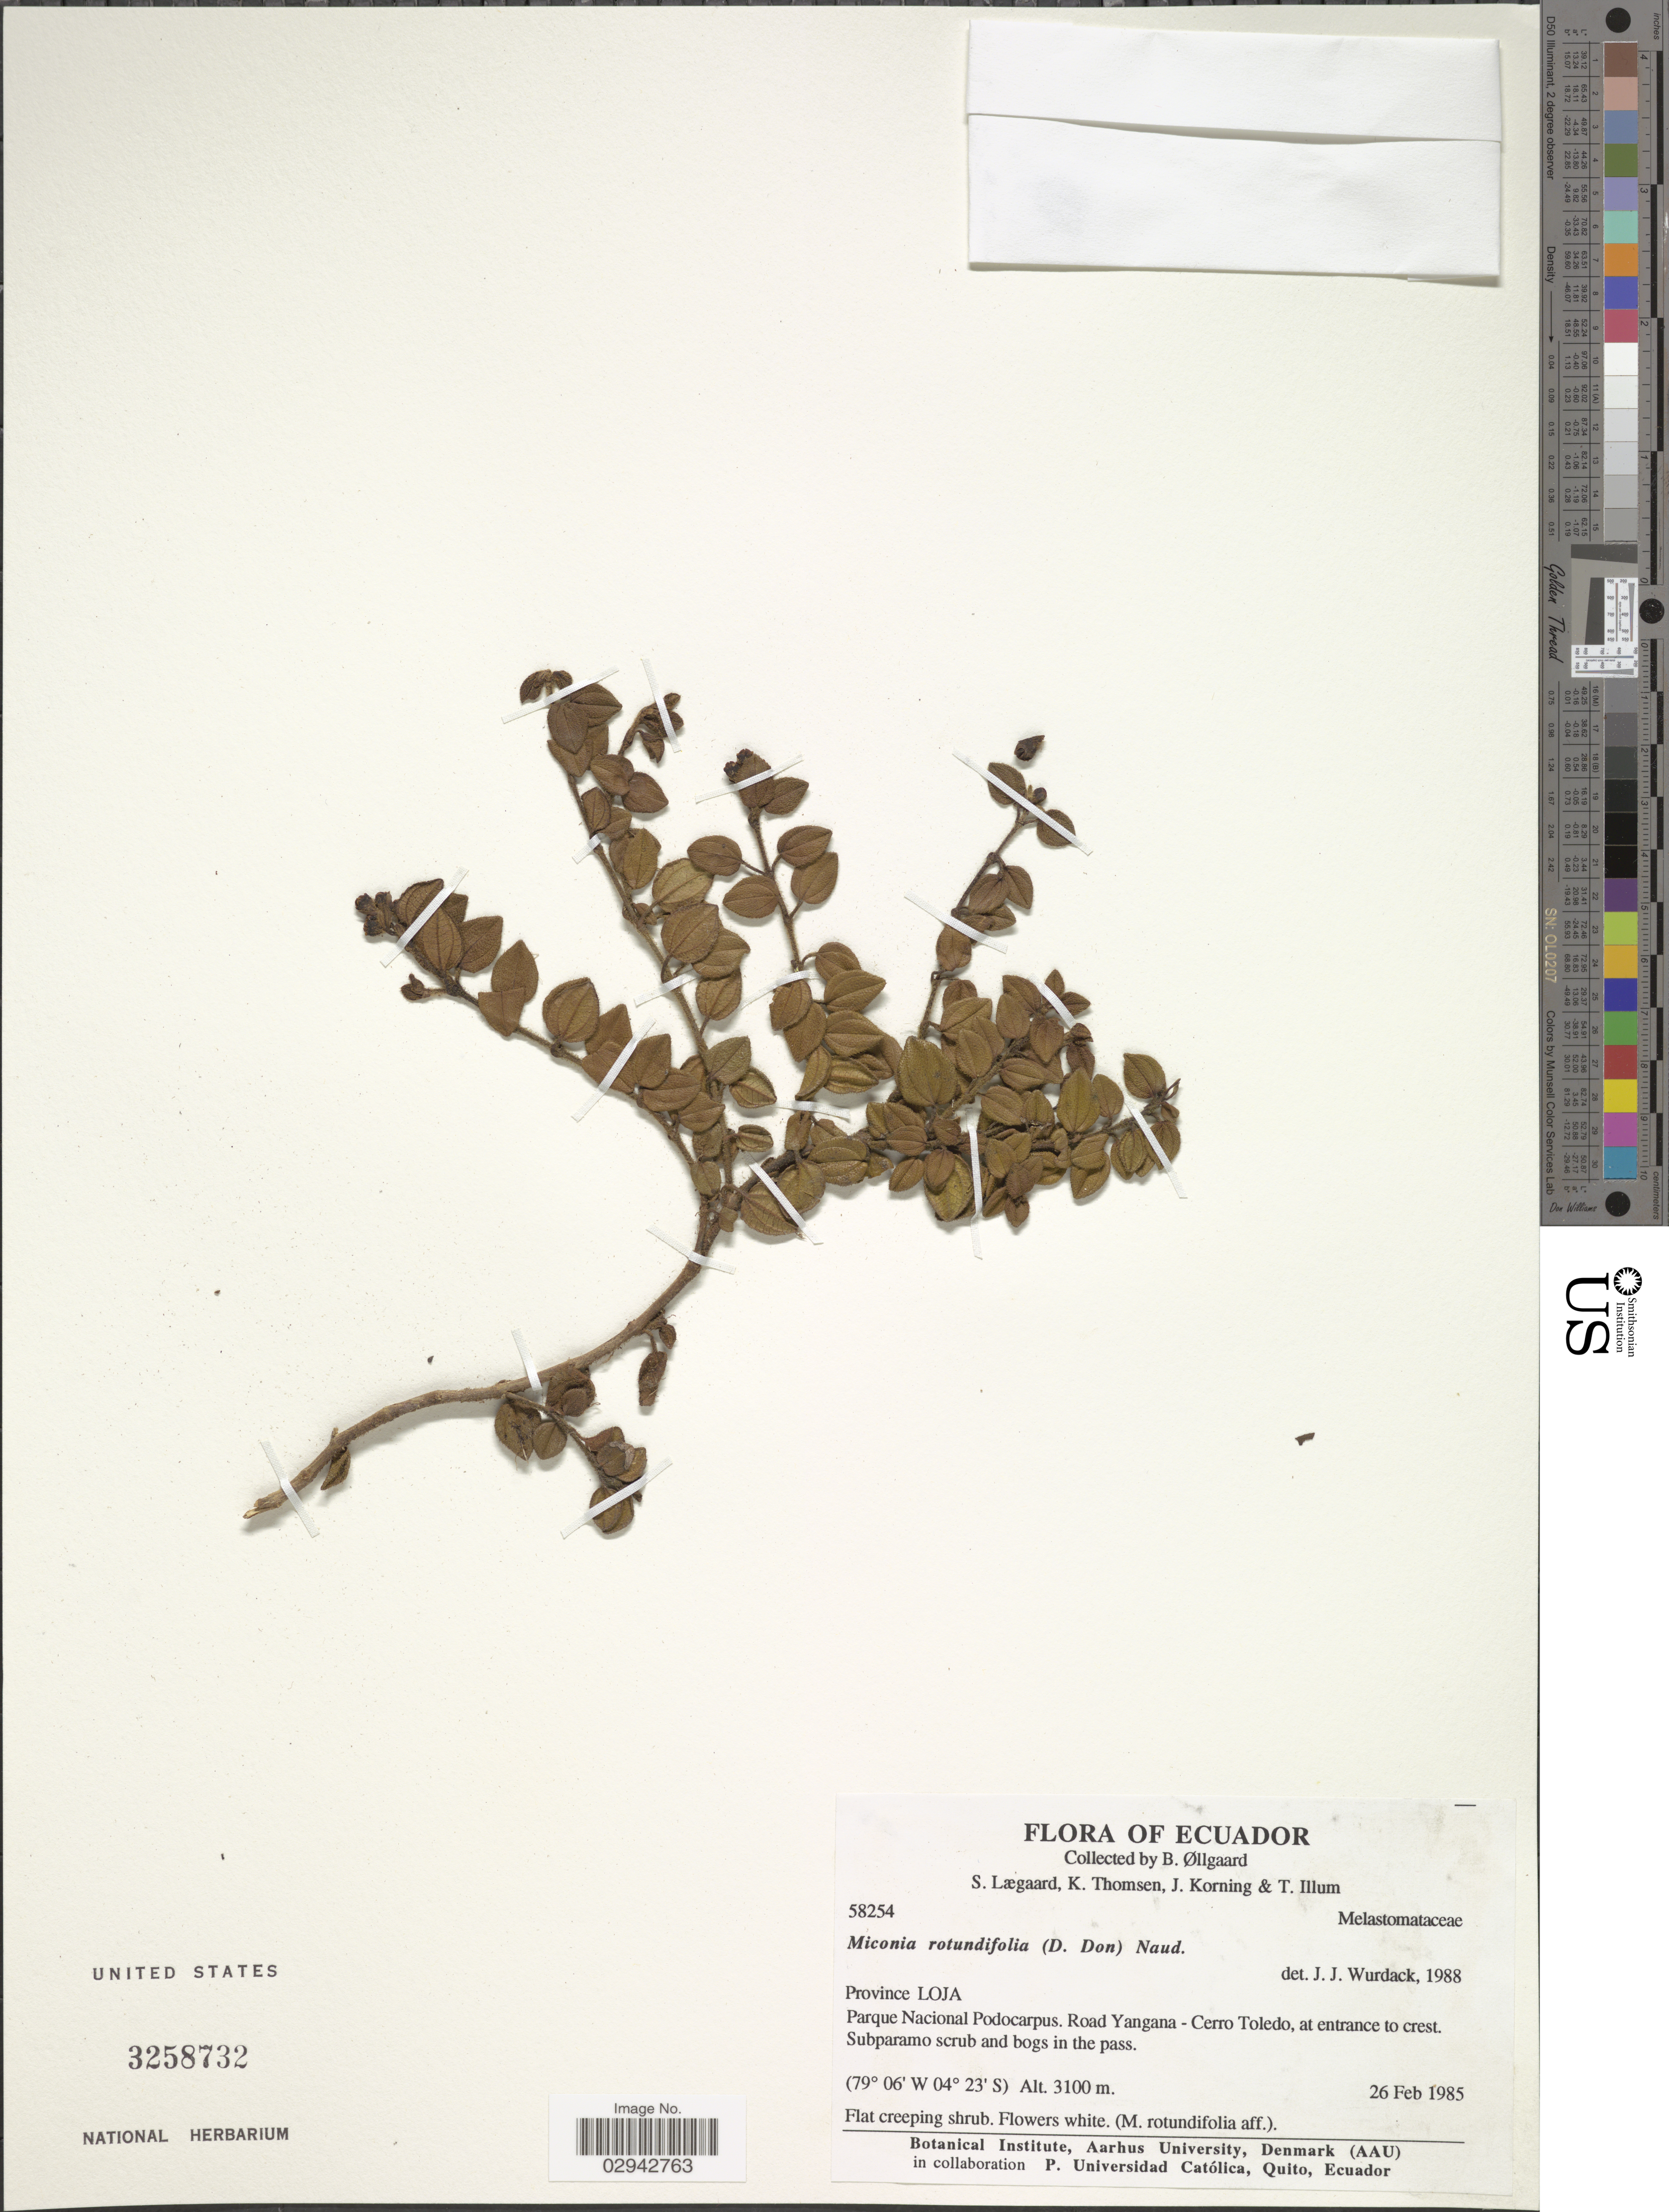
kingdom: Plantae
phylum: Tracheophyta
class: Magnoliopsida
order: Myrtales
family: Melastomataceae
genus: Miconia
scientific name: Miconia rotundifolia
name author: (D. Don) Naudin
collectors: B. Øllgaard, S. Lægaard, K. Thomsen, J. Korning & T. Illum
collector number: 58254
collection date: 1985-02-26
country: Ecuador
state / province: Loja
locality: Parque Nacional Podocarpus. Road Yangana - Cerro Toledo, at entrance to crest.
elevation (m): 3100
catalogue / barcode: US 3258732